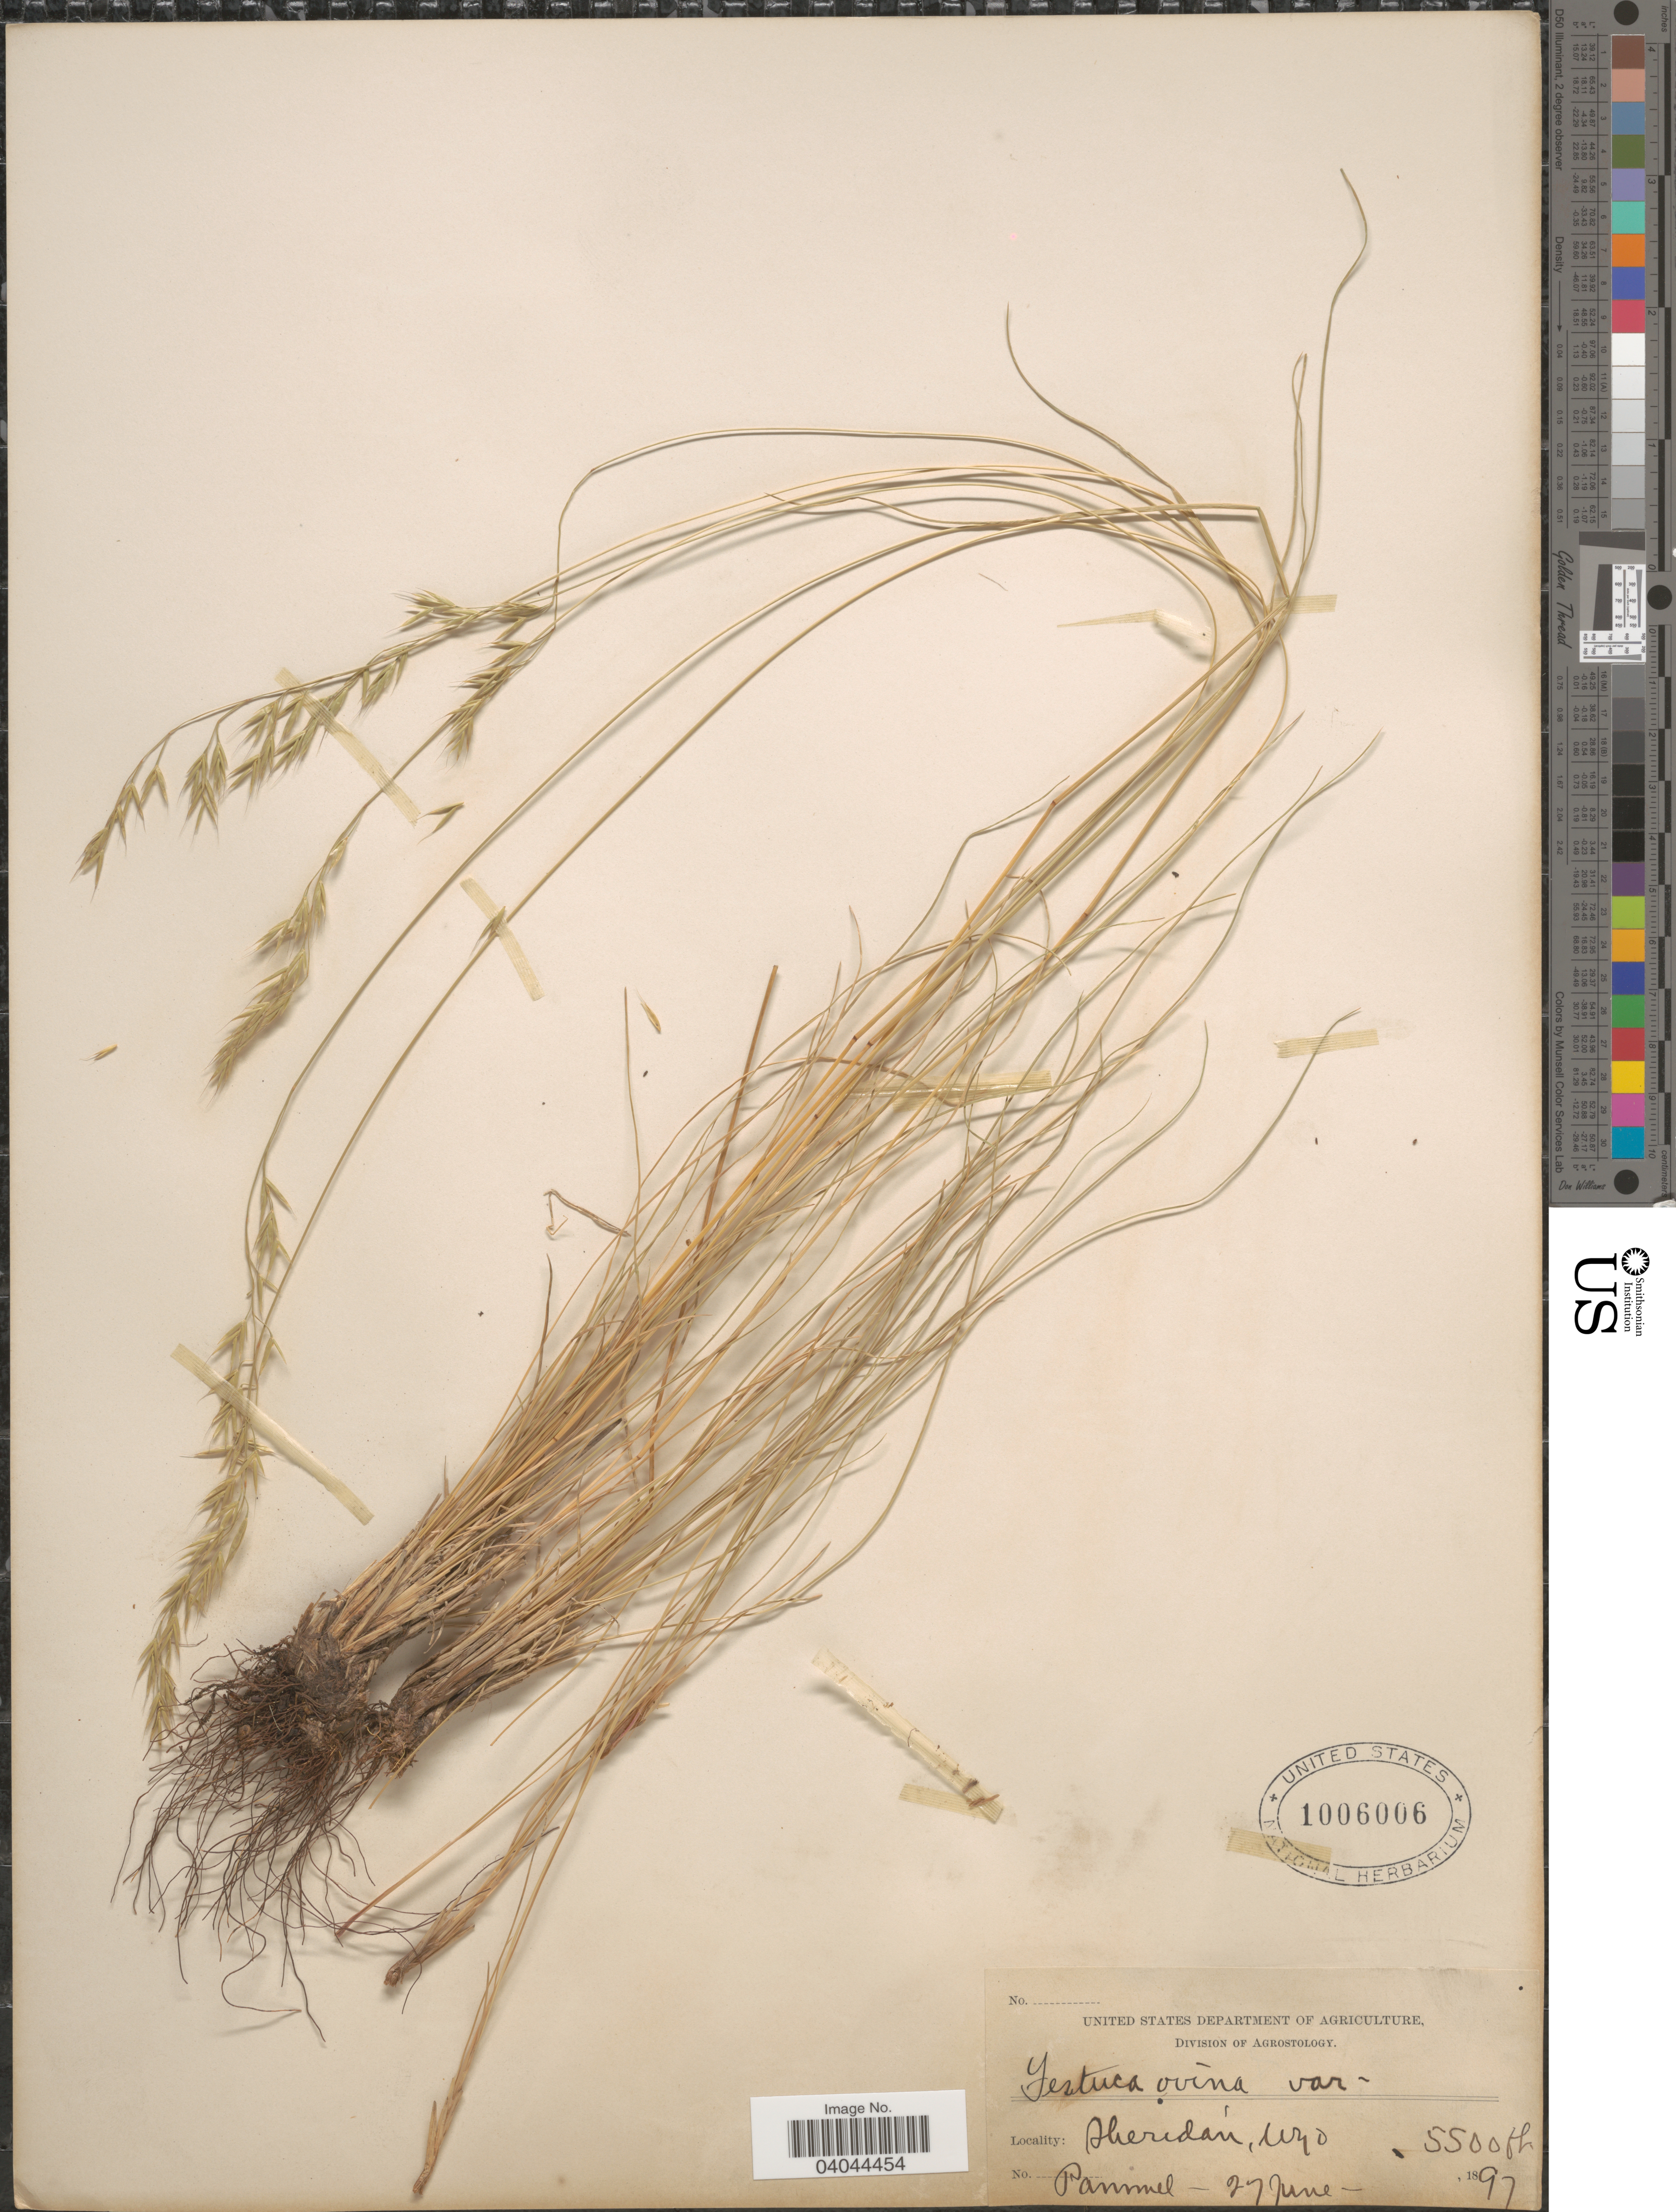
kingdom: Plantae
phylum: Tracheophyta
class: Liliopsida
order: Poales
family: Poaceae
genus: Festuca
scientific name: Festuca ovina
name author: L.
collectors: -. Pammel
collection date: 1897-06-27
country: United States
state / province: Wyoming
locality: Sheridan.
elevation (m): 1676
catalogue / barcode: US 1006006